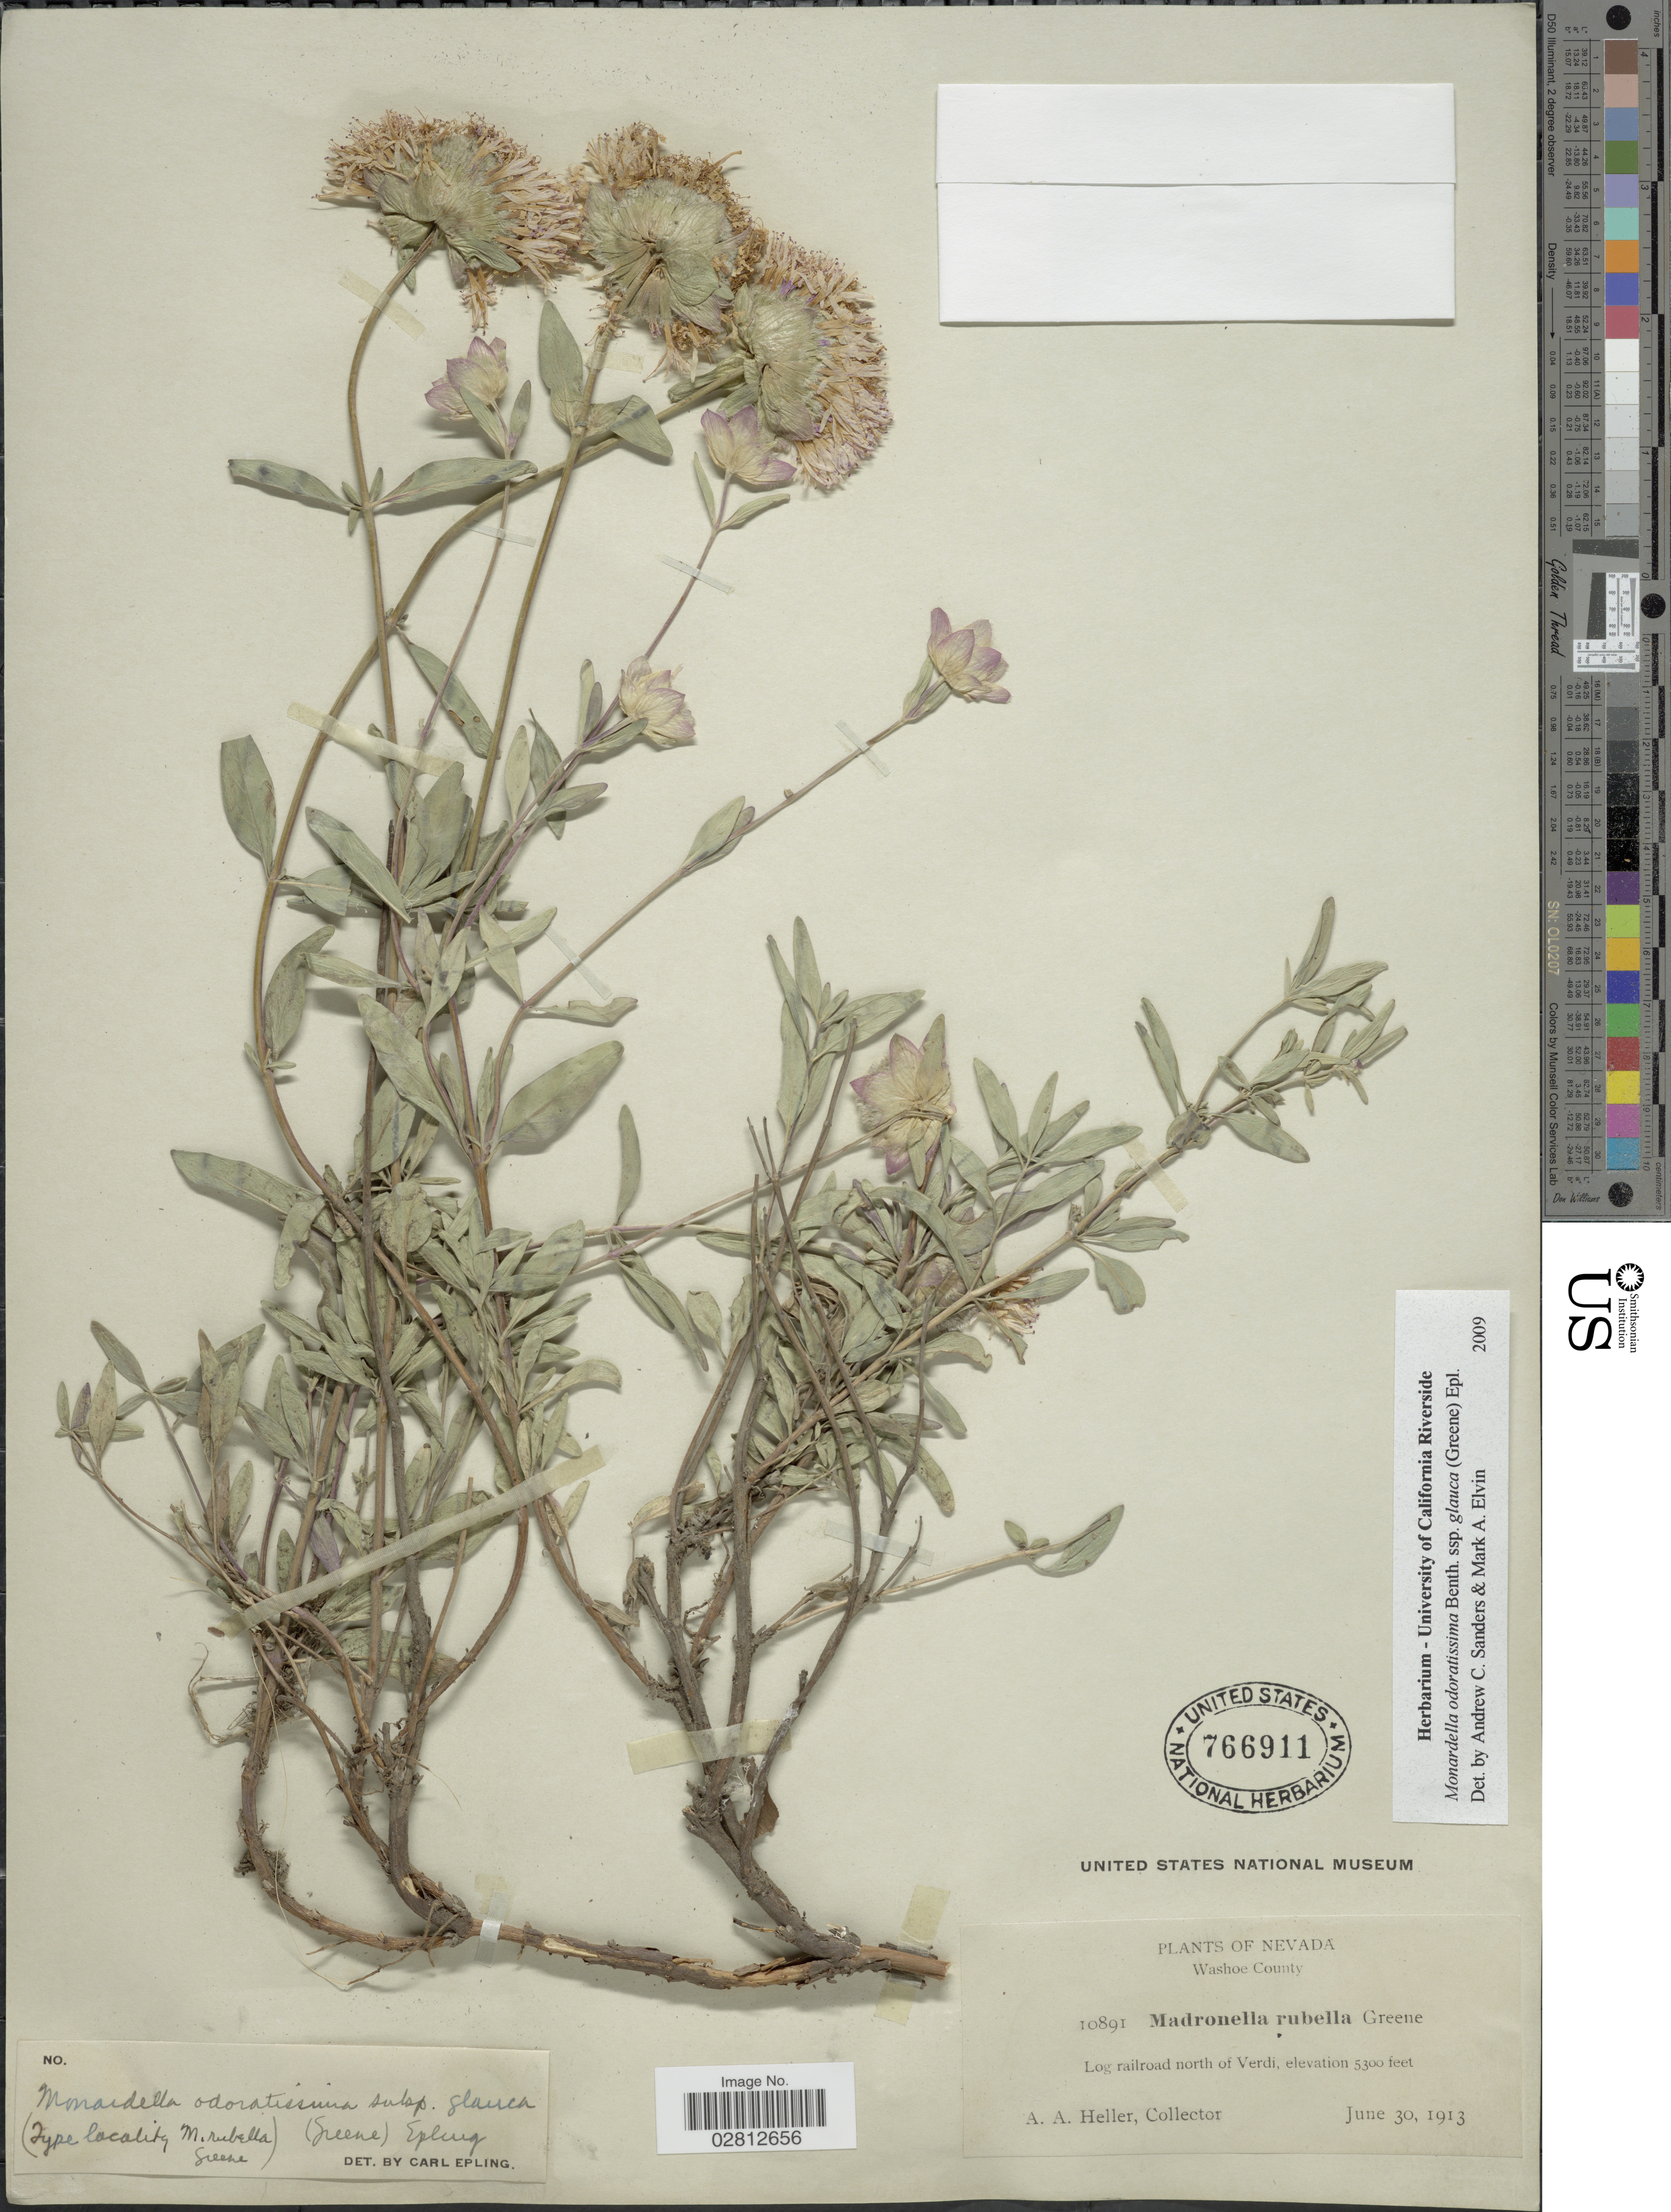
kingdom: Plantae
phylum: Tracheophyta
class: Magnoliopsida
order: Lamiales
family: Lamiaceae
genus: Monardella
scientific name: Monardella odoratissima subsp. glauca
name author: (Greene) Epling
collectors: A. A. Heller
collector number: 10891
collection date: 1913-06-30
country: United States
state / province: Nevada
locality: Washoe County, Log railroad north of Verdi.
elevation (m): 1615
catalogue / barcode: US 766911